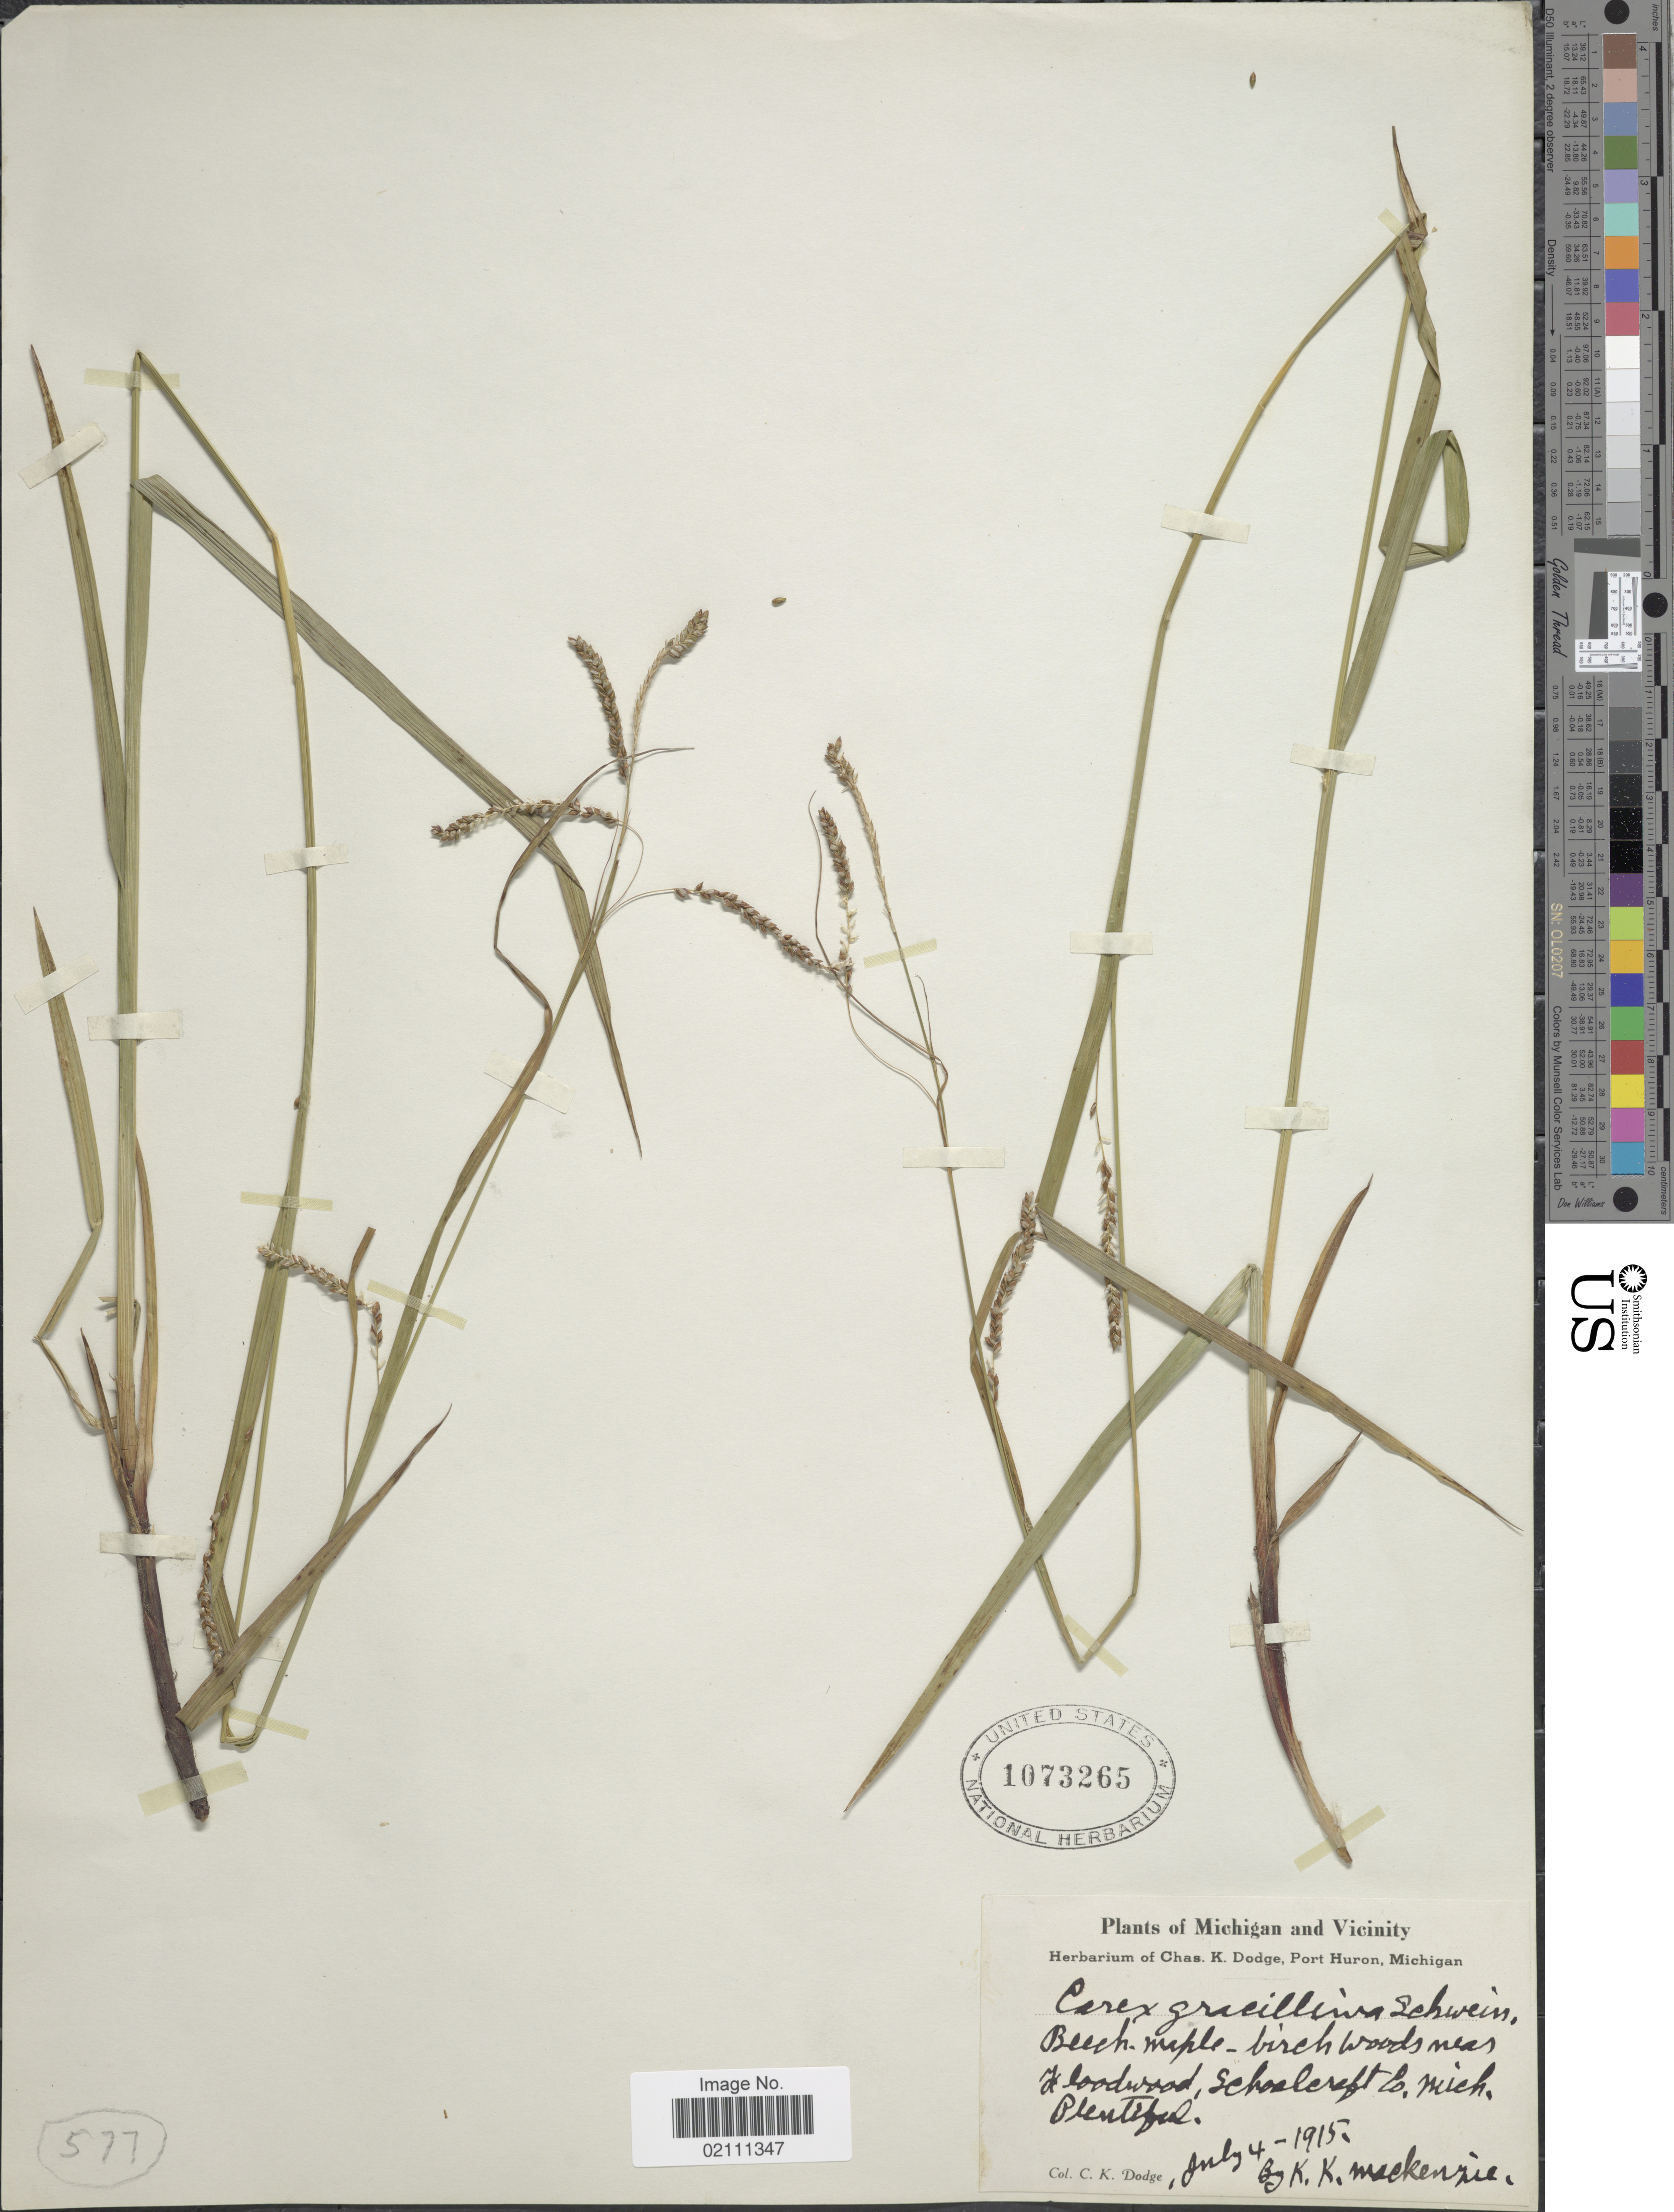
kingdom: Plantae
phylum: Tracheophyta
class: Liliopsida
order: Poales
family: Cyperaceae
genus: Carex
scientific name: Carex gracillima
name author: Schwein.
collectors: C. K. Dodge & K. K. Mackenzie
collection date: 1915-07-04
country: United States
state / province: Michigan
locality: Michigan and Vicinity, beech-maple-birch woods near Floodwood, Schoolcraft Co.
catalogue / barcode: US 1073265